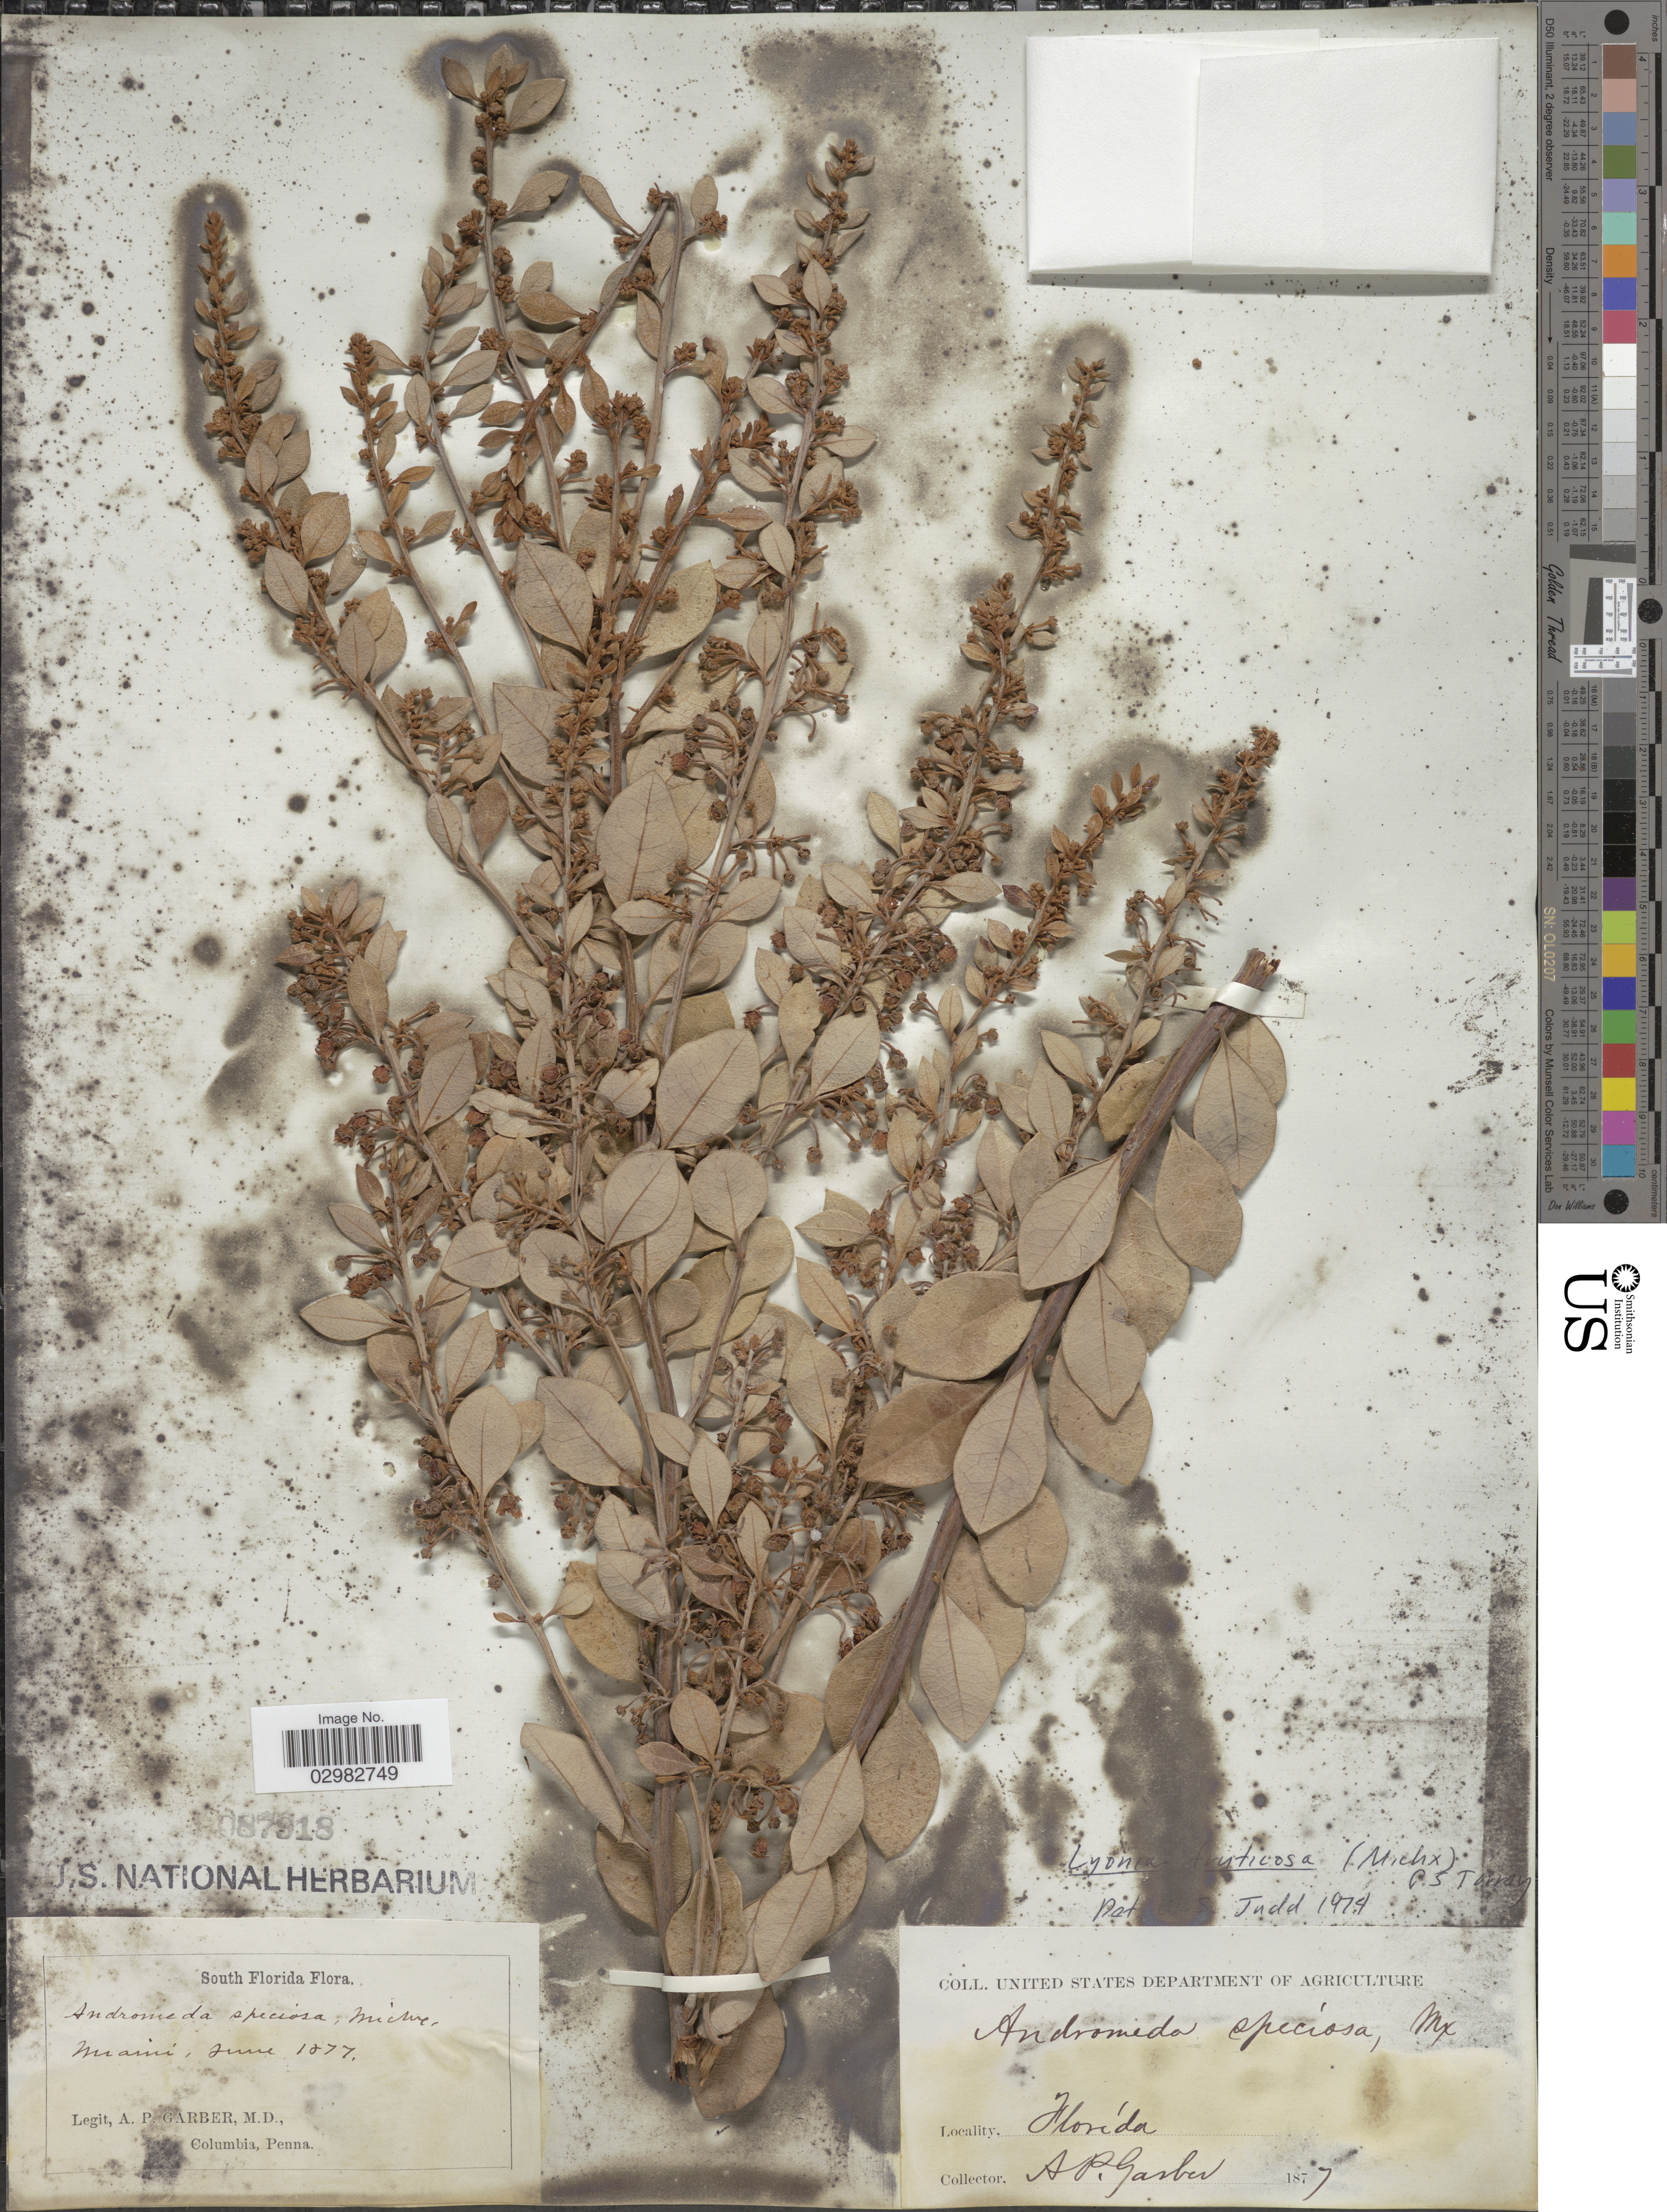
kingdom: Plantae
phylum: Tracheophyta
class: Magnoliopsida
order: Ericales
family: Ericaceae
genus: Lyonia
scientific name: Lyonia fruticosa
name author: (Michx.) G.S. Torr.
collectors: A. P. Garber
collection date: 1877-06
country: United States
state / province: Florida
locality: South Florida, Miami.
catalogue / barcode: US 87918